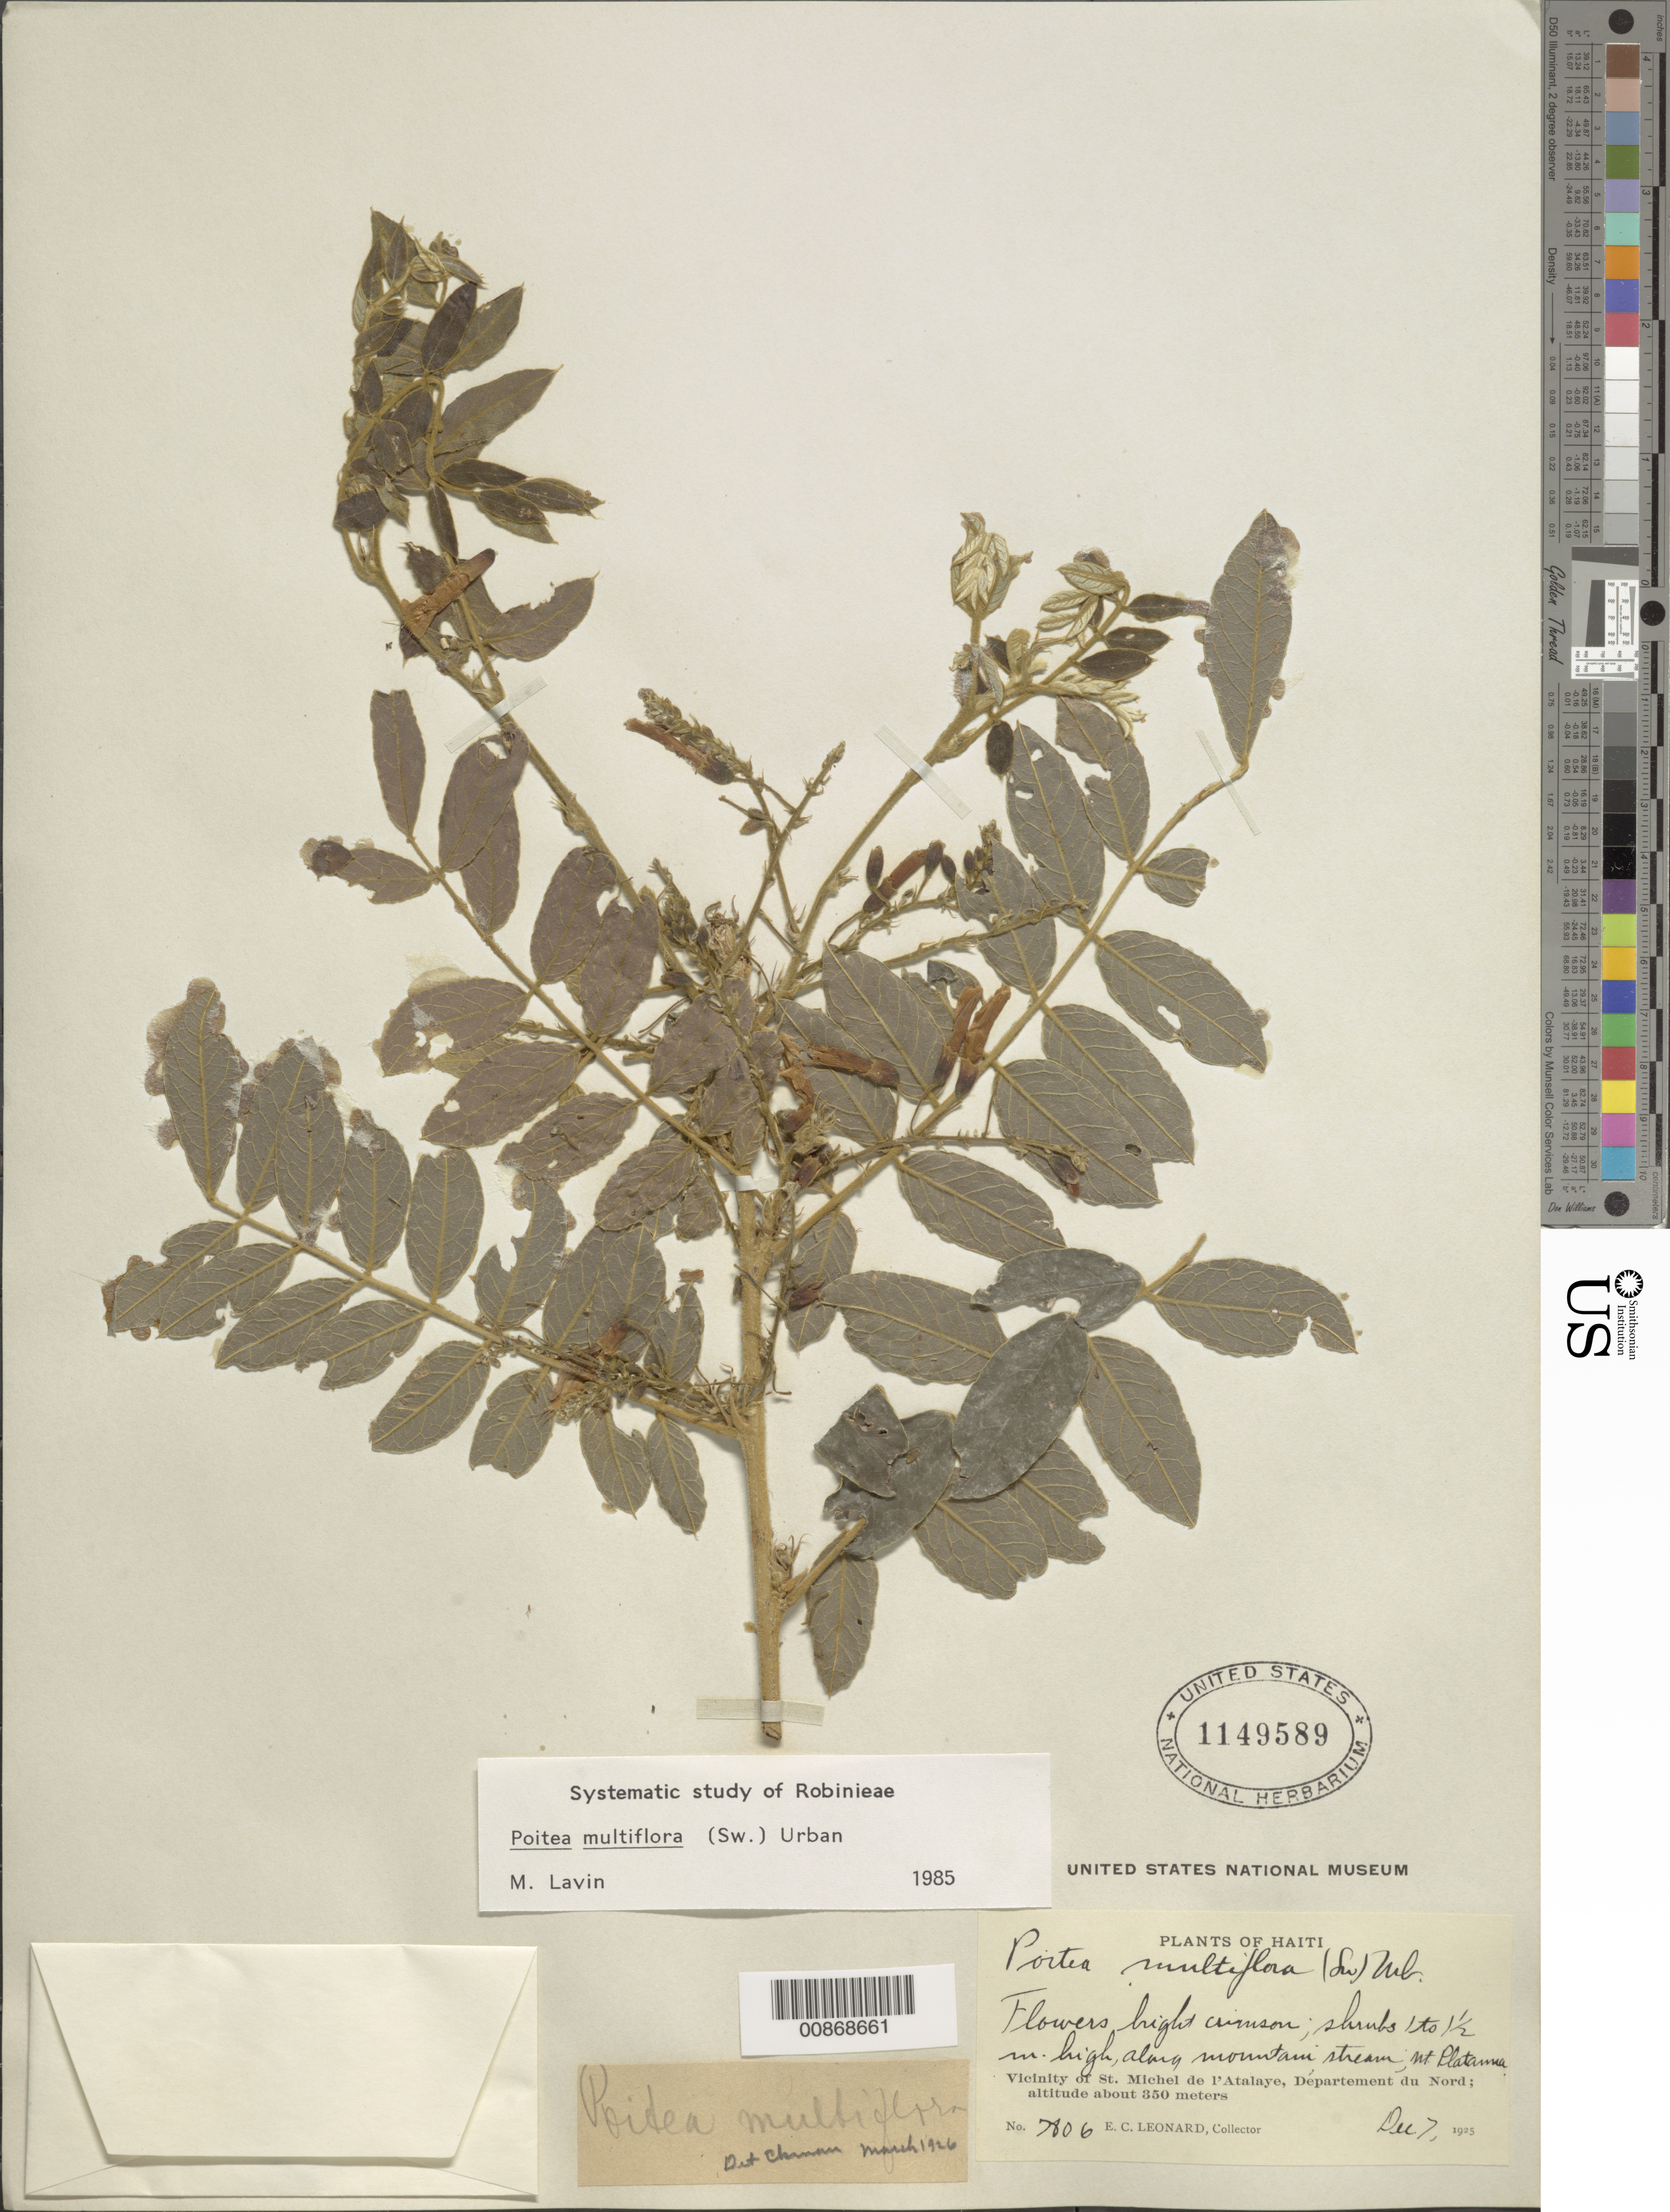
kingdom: Plantae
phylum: Tracheophyta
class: Magnoliopsida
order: Fabales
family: Fabaceae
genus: Poitea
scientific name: Poitea multiflora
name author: (Sw.) Urb.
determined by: Lavin, M.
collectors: E. C. Leonard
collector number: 7806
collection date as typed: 07 Dec 1925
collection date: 1925-12-07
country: Haiti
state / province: Nord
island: Hispaniola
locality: Vicinity of St. Michel de l'Atalaye. Mt. Platanna.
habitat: Along mountain stream.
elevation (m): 350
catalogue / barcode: US 1149589